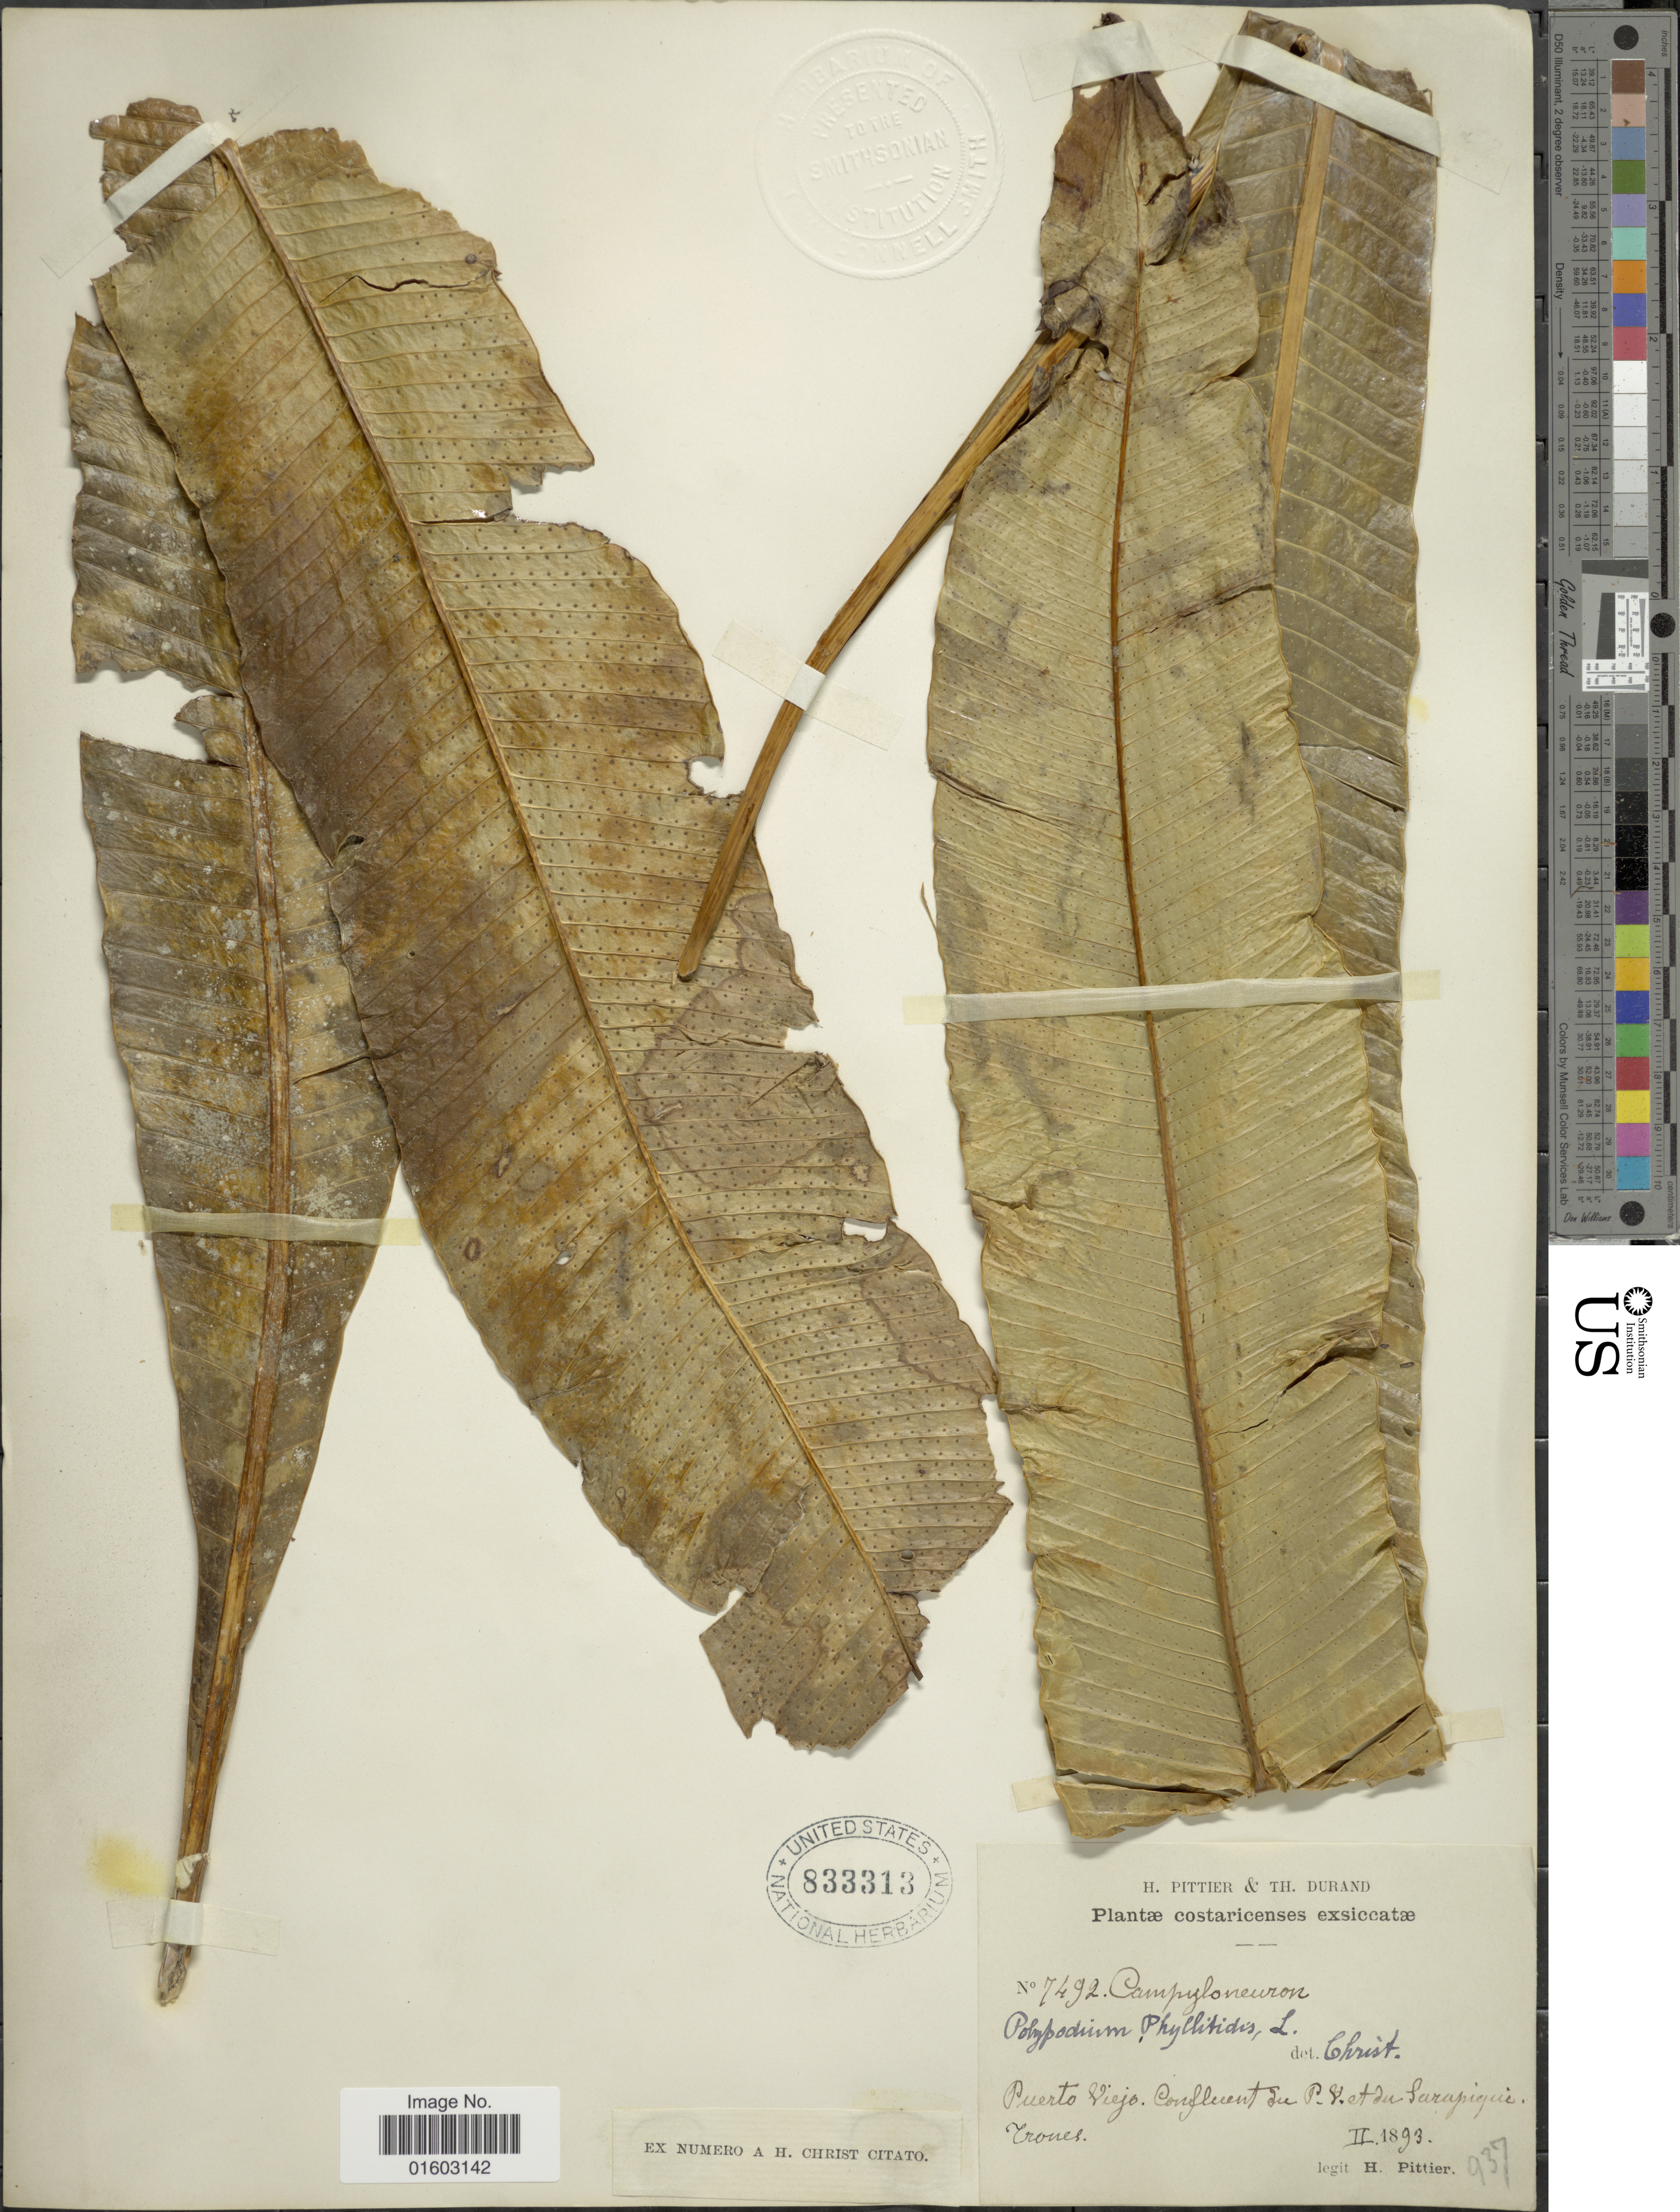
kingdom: Plantae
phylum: Tracheophyta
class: Polypodiopsida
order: Polypodiales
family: Polypodiaceae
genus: Campyloneurum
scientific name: Campyloneurum phyllitidis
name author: (L.) C. Presl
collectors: H. F. Pittier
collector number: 7492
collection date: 1893-02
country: Costa Rica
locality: Puerto Viejo. Confluent du P.V. et du Sarapiqui, Trones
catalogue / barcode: US 833313